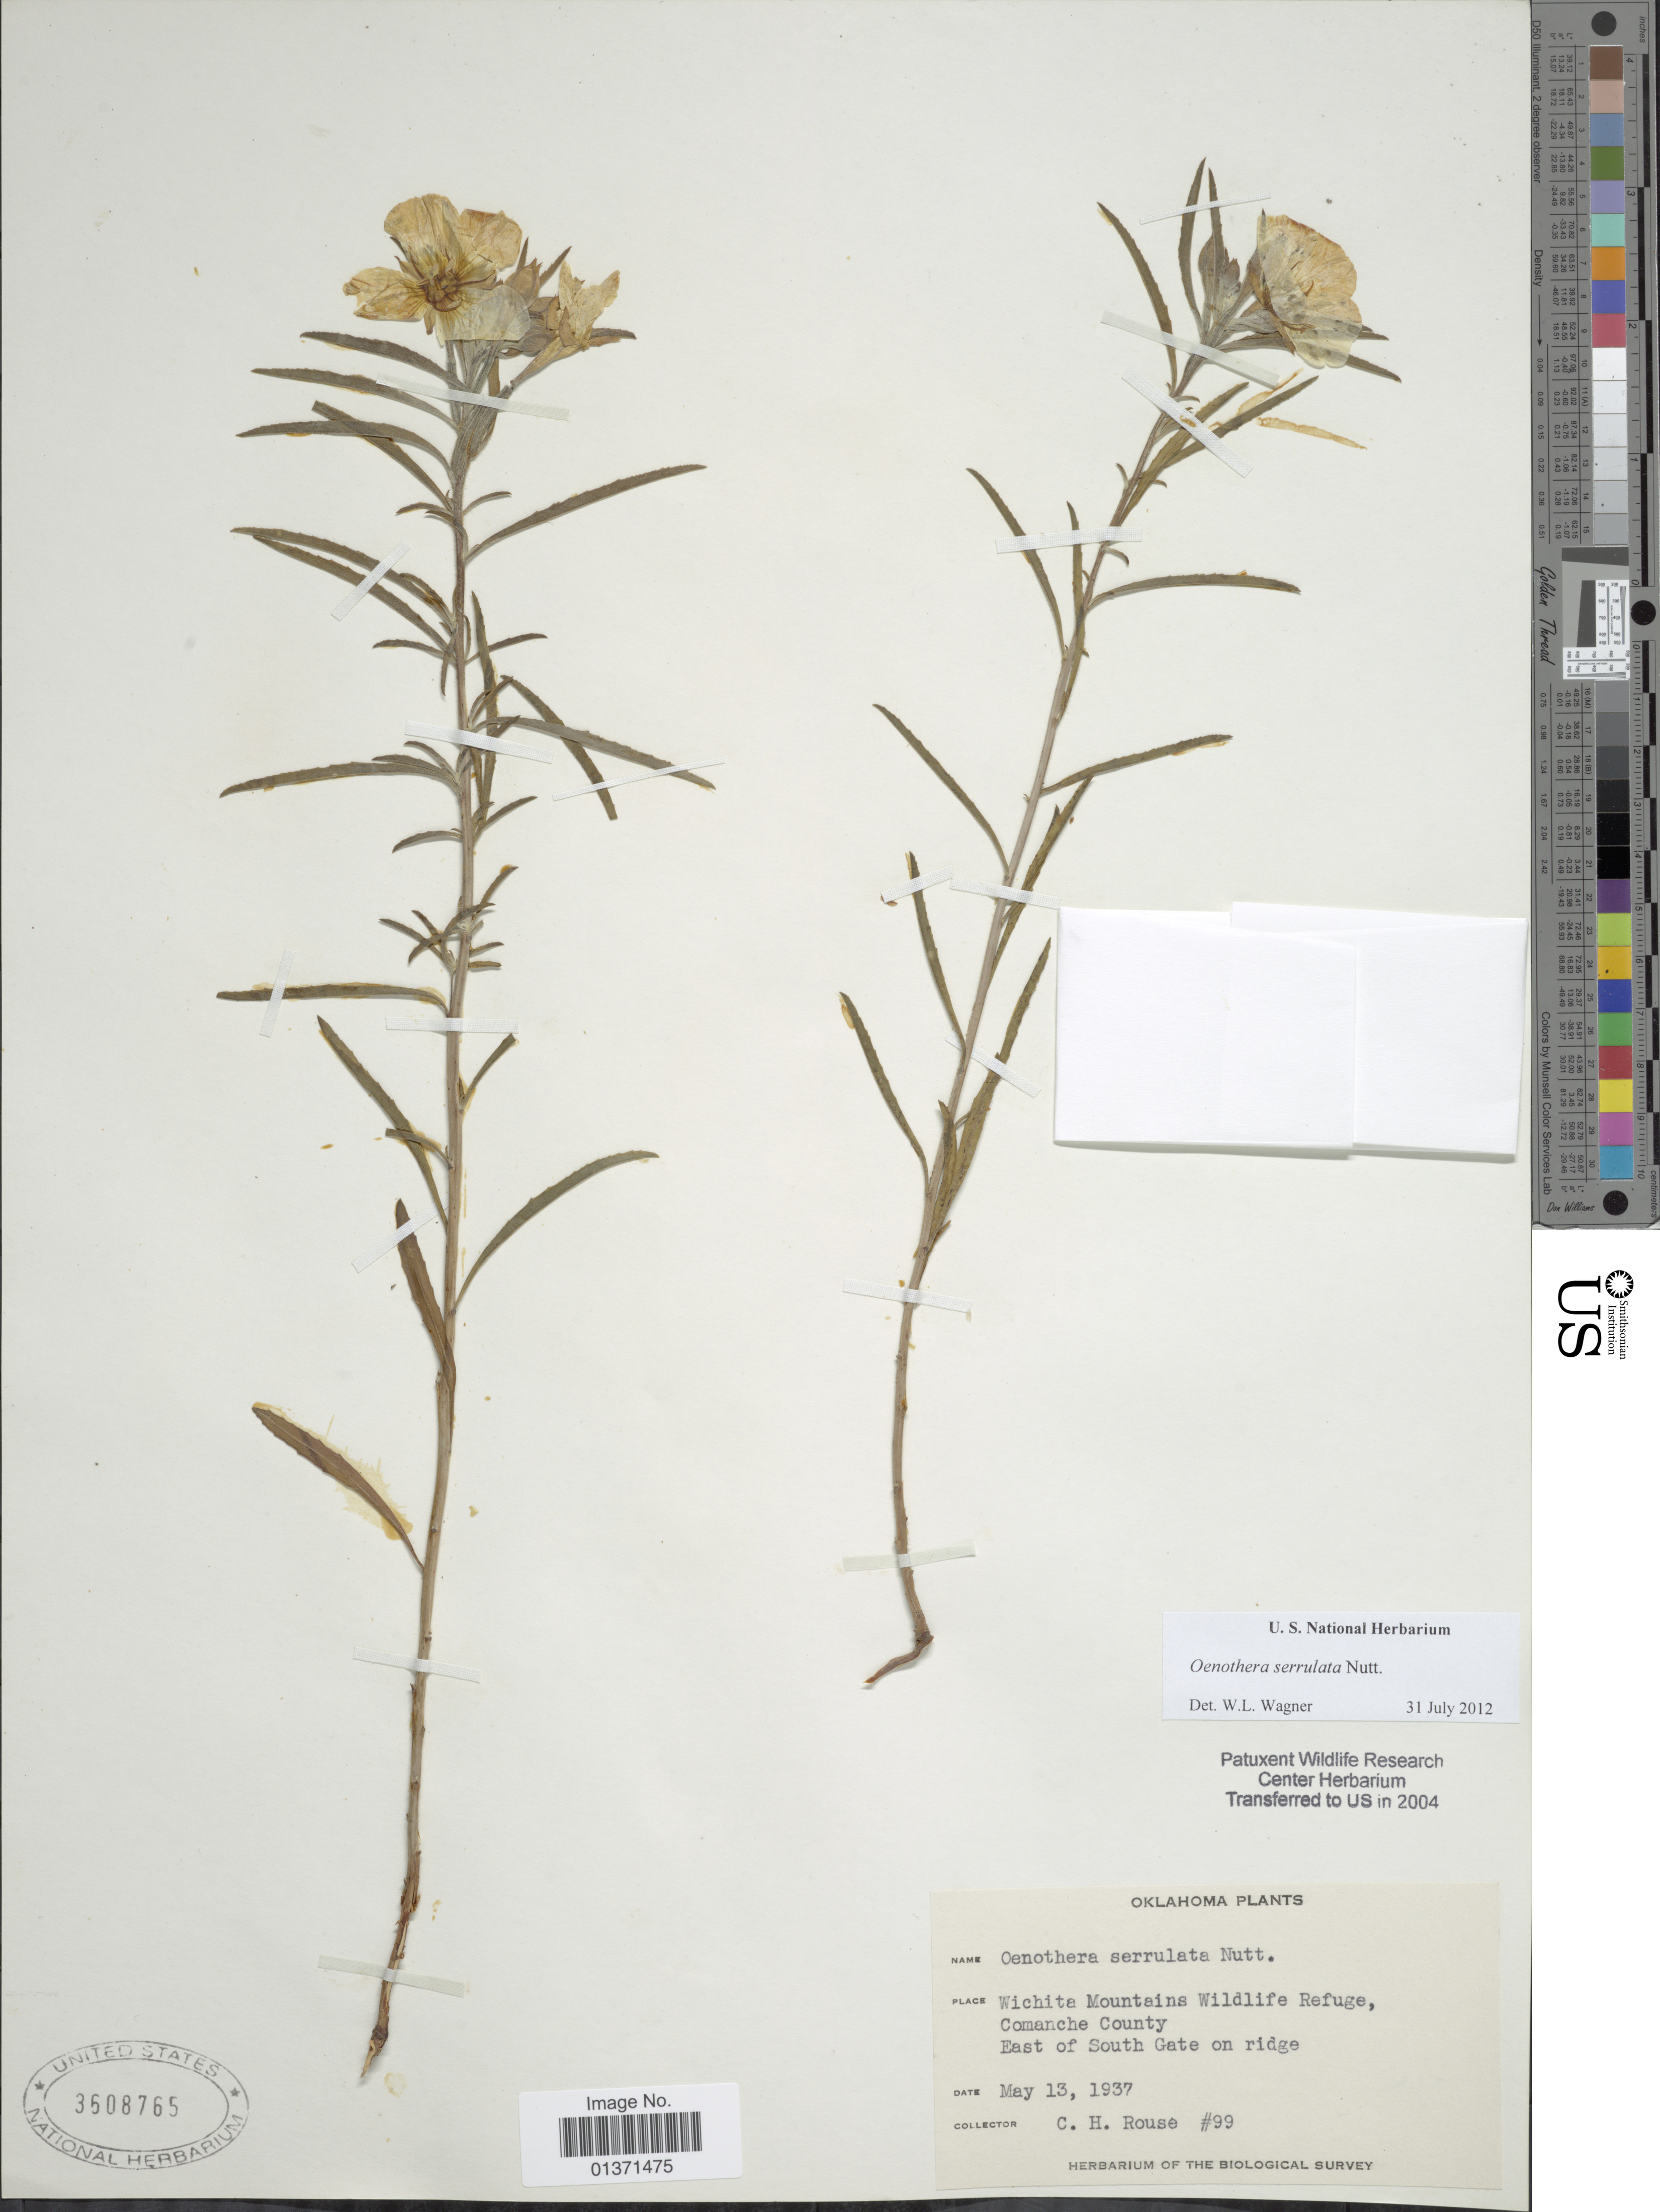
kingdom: Plantae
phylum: Tracheophyta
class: Magnoliopsida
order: Myrtales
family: Onagraceae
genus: Oenothera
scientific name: Oenothera serrulata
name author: Nutt.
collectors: C. Rouse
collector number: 99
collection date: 1937-05-13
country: United States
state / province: Oklahoma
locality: Wichita Mountains Wildlife Refuge, Comanche County, East of South Gate on ridge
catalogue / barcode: US 3608765